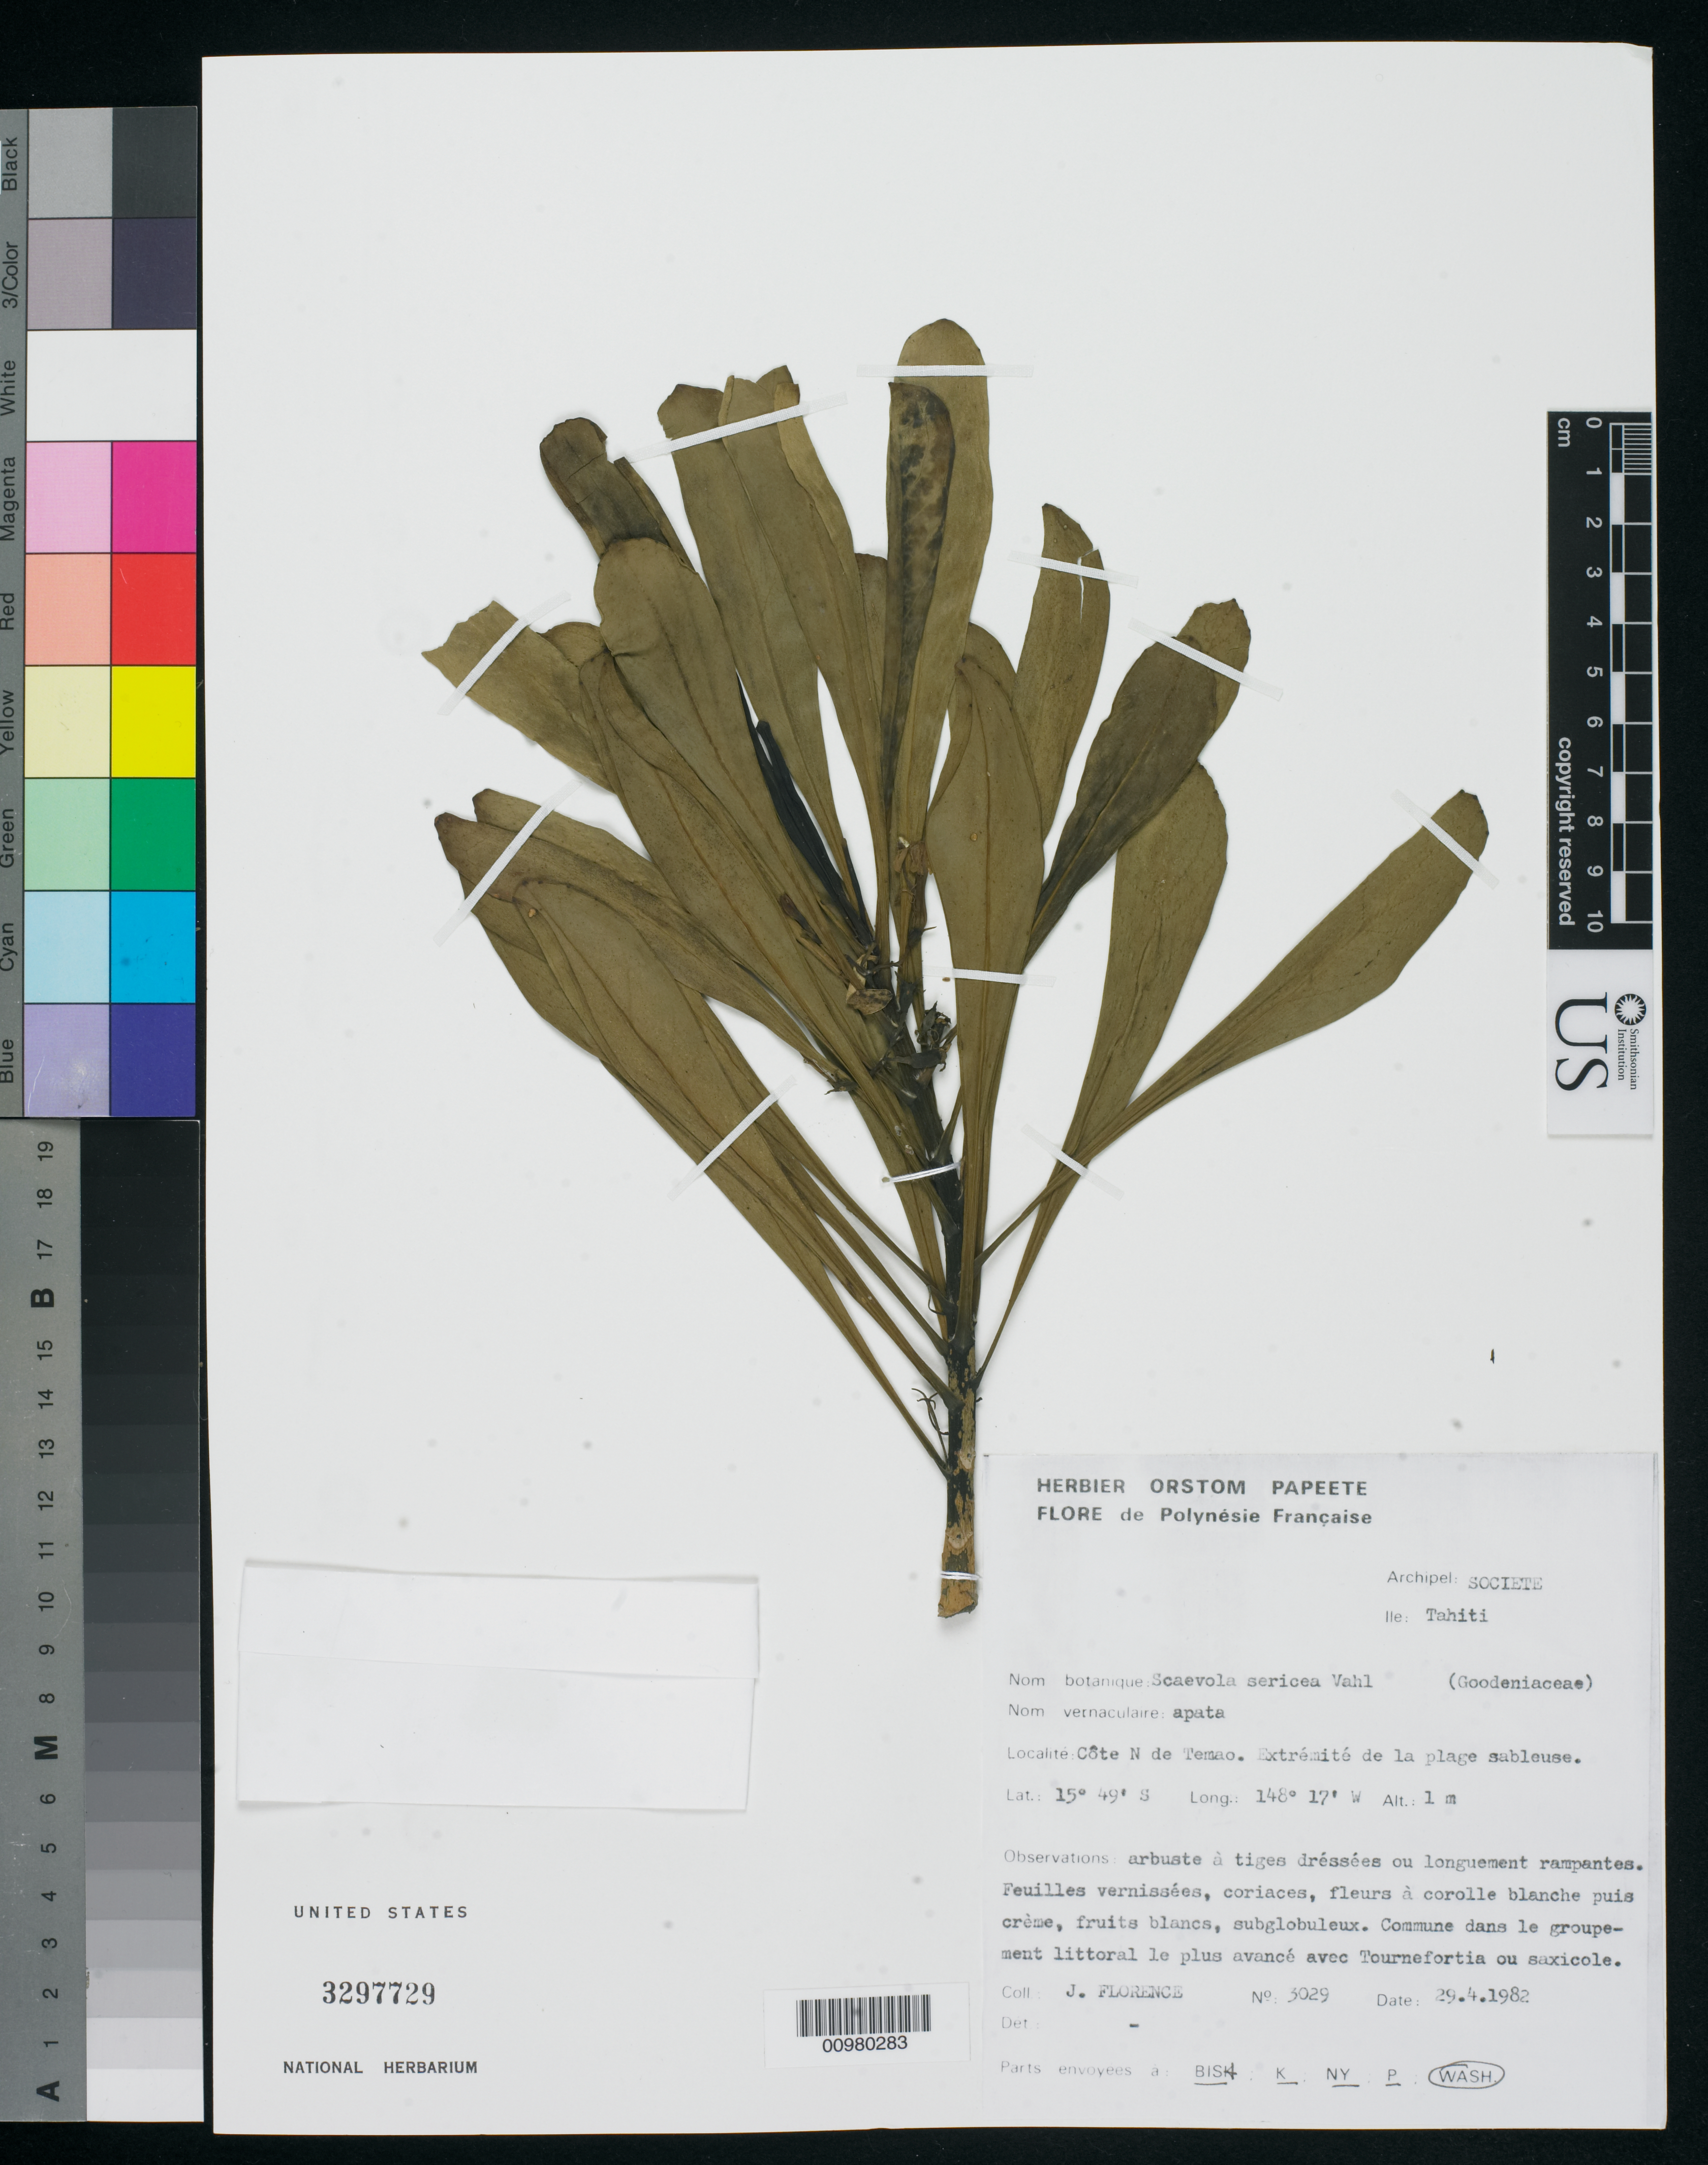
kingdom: Plantae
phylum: Tracheophyta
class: Magnoliopsida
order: Asterales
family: Goodeniaceae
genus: Scaevola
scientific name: Scaevola sericea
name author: Vahl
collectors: J. Florence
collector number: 3029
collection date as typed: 29 Apr 1982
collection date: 1982-04-29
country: French Polynesia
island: Tahiti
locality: (in French) cote N de Temao. Extremite de la plage sableuse.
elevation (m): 1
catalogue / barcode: US 3297729